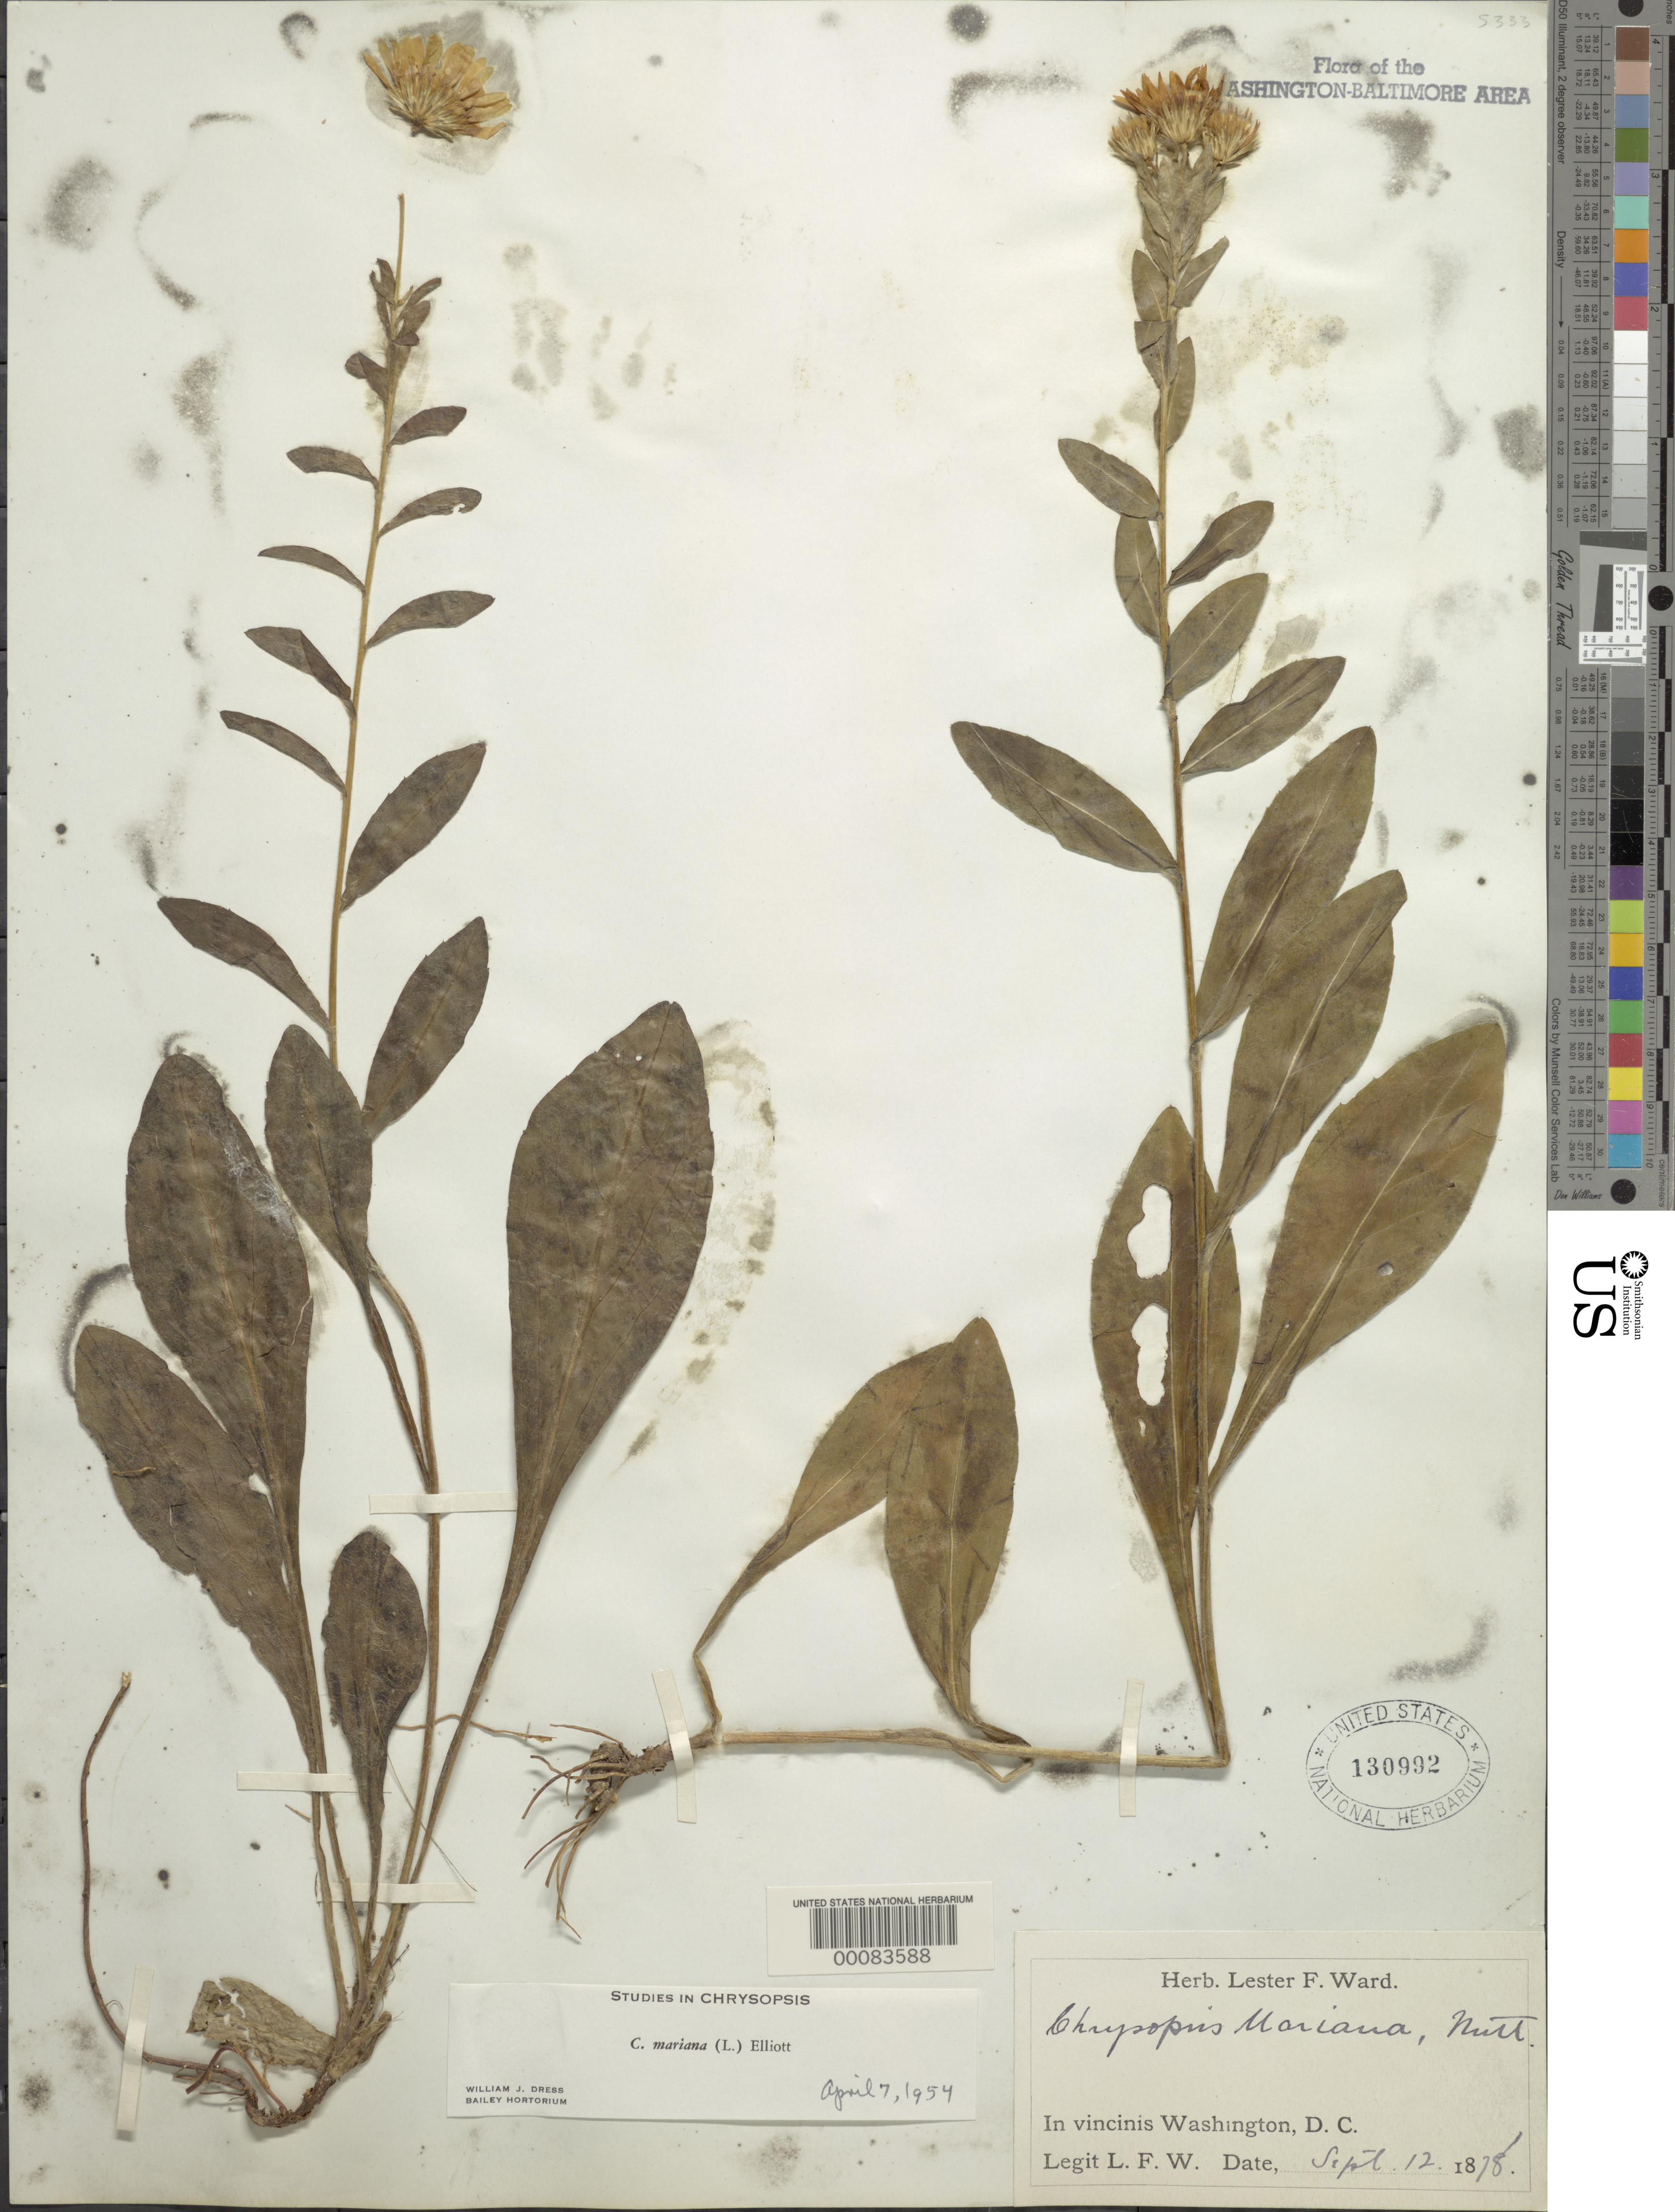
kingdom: Plantae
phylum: Tracheophyta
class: Magnoliopsida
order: Asterales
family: Asteraceae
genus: Chrysopsis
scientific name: Chrysopsis mariana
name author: (L.) Elliott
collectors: L. F. Ward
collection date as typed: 12 Sep 1878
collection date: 1878-09-12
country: United States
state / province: District of Columbia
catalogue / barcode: US 130992